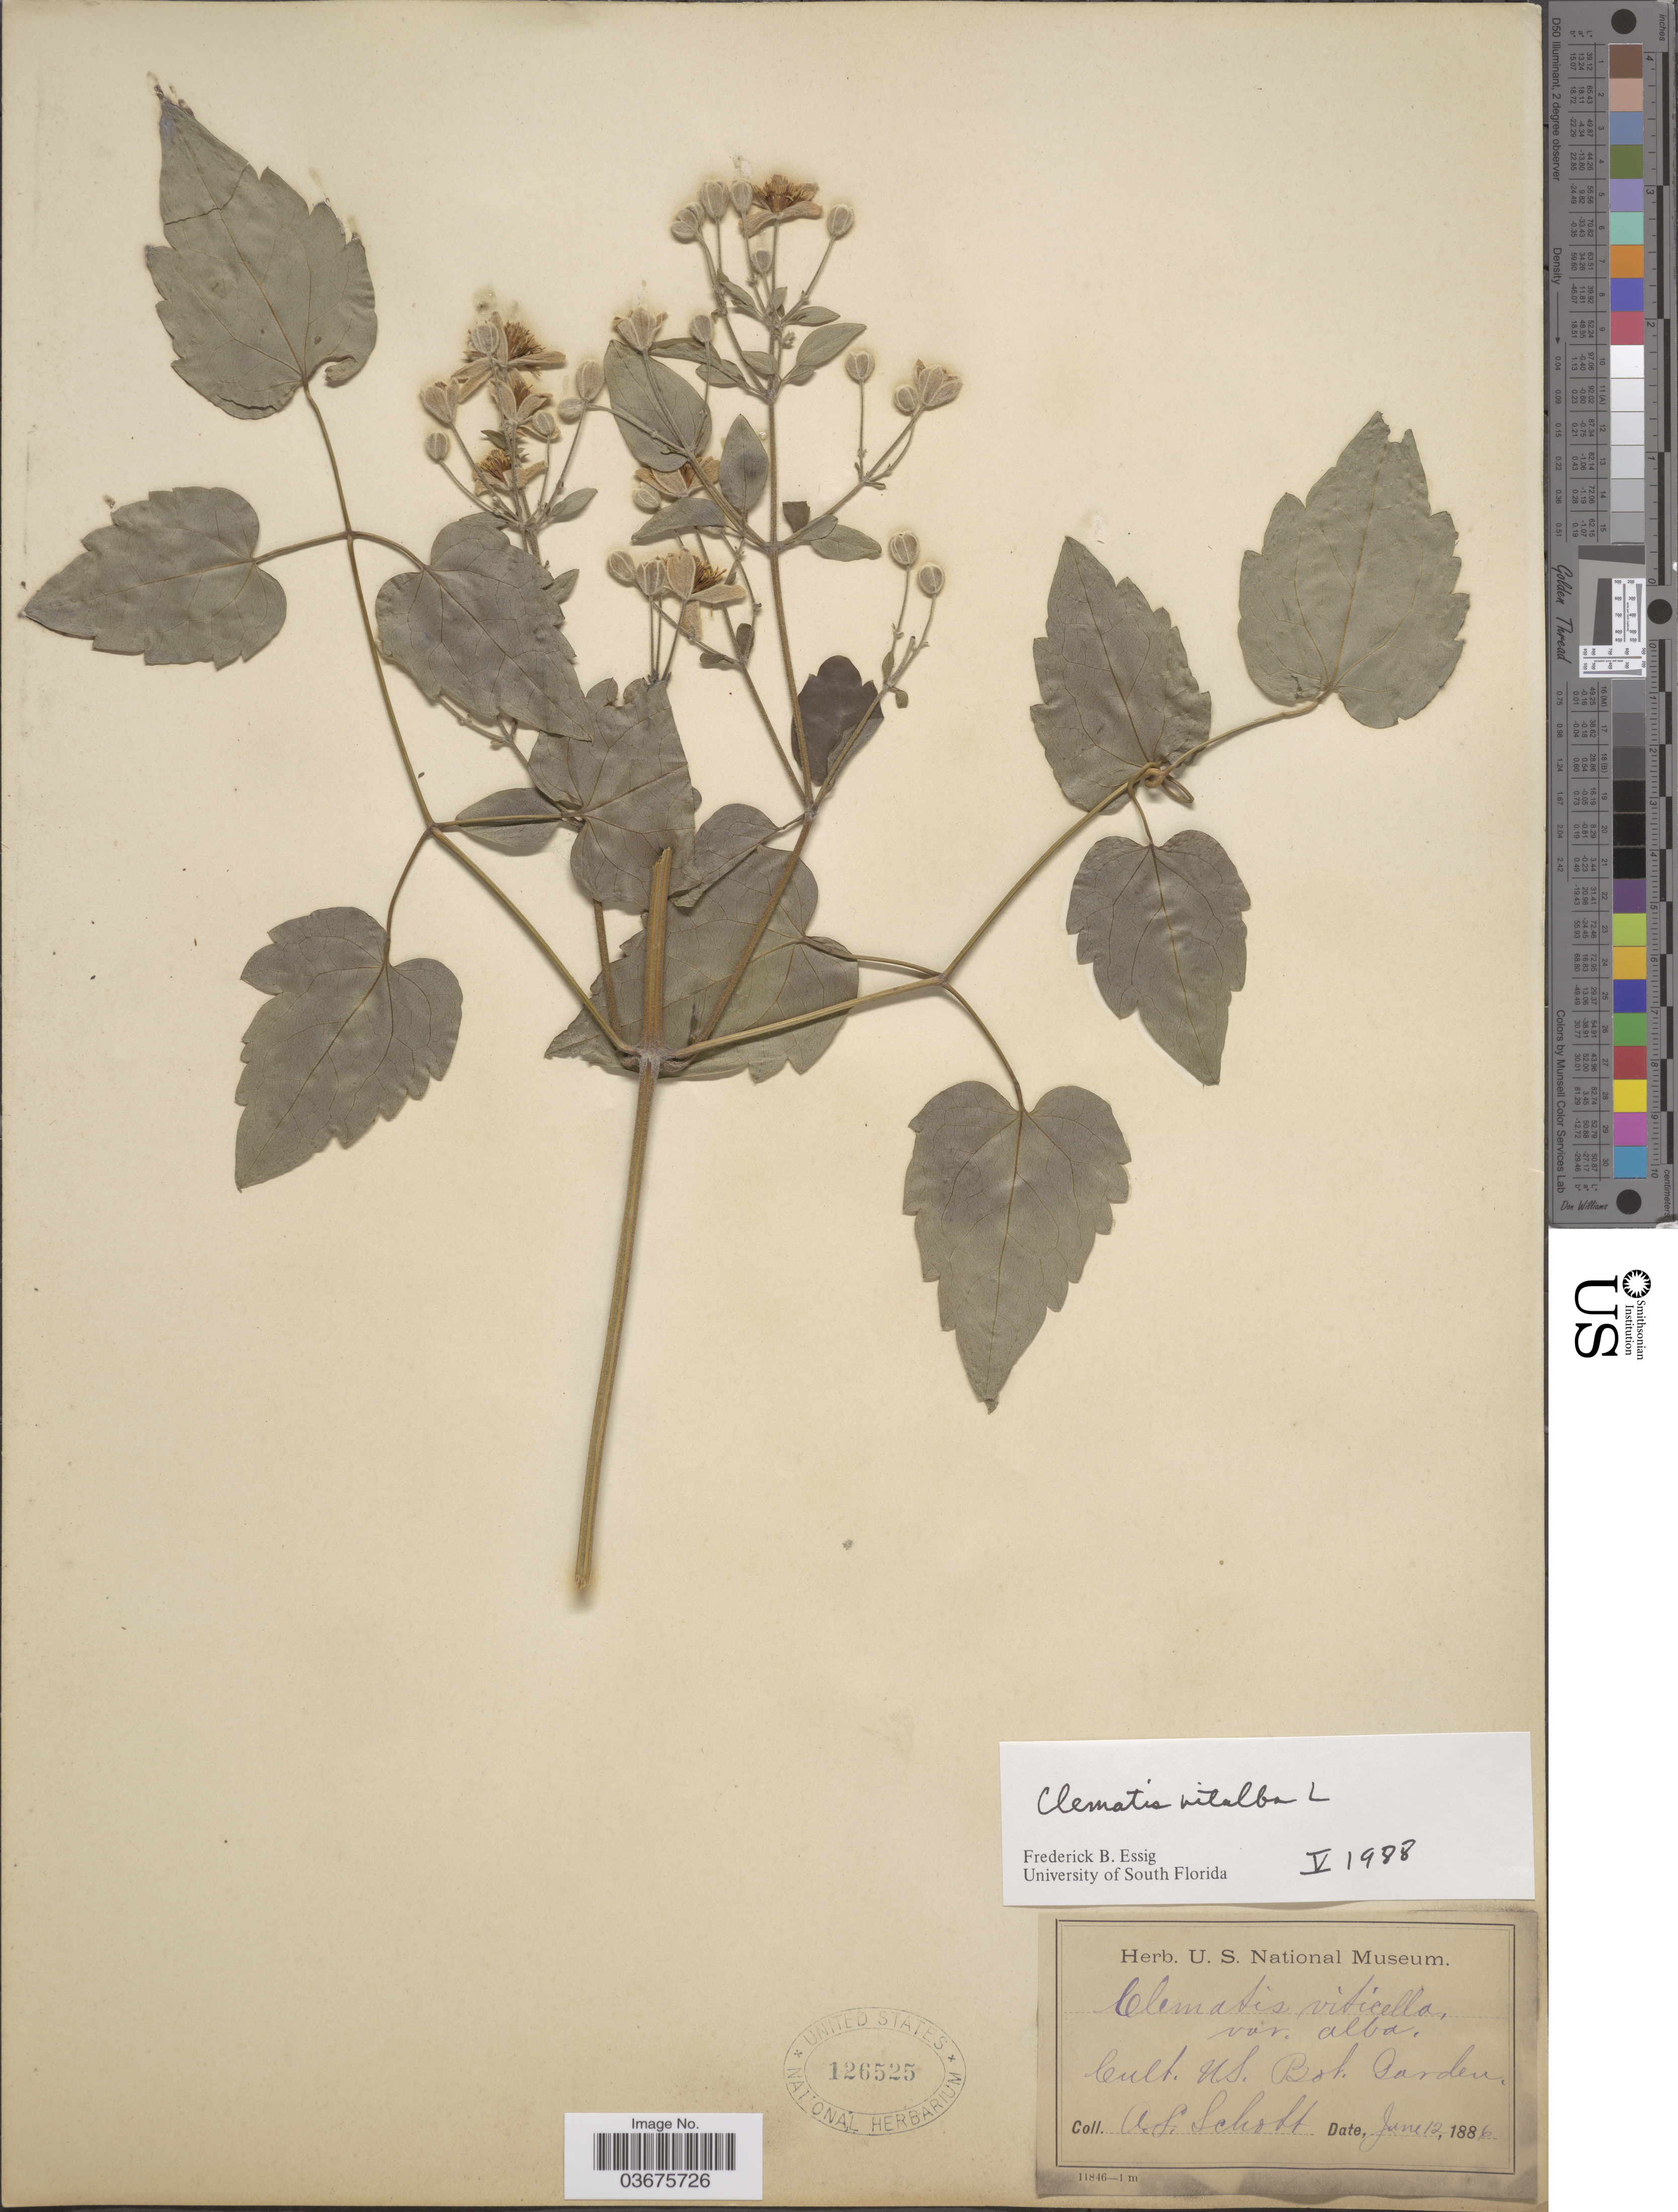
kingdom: Plantae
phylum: Tracheophyta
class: Magnoliopsida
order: Ranunculales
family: Ranunculaceae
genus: Clematis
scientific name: Clematis vitalba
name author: L.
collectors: A. S. Schott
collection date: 1886-06-12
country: United States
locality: U.S. Bot. Garden.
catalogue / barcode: US 126525